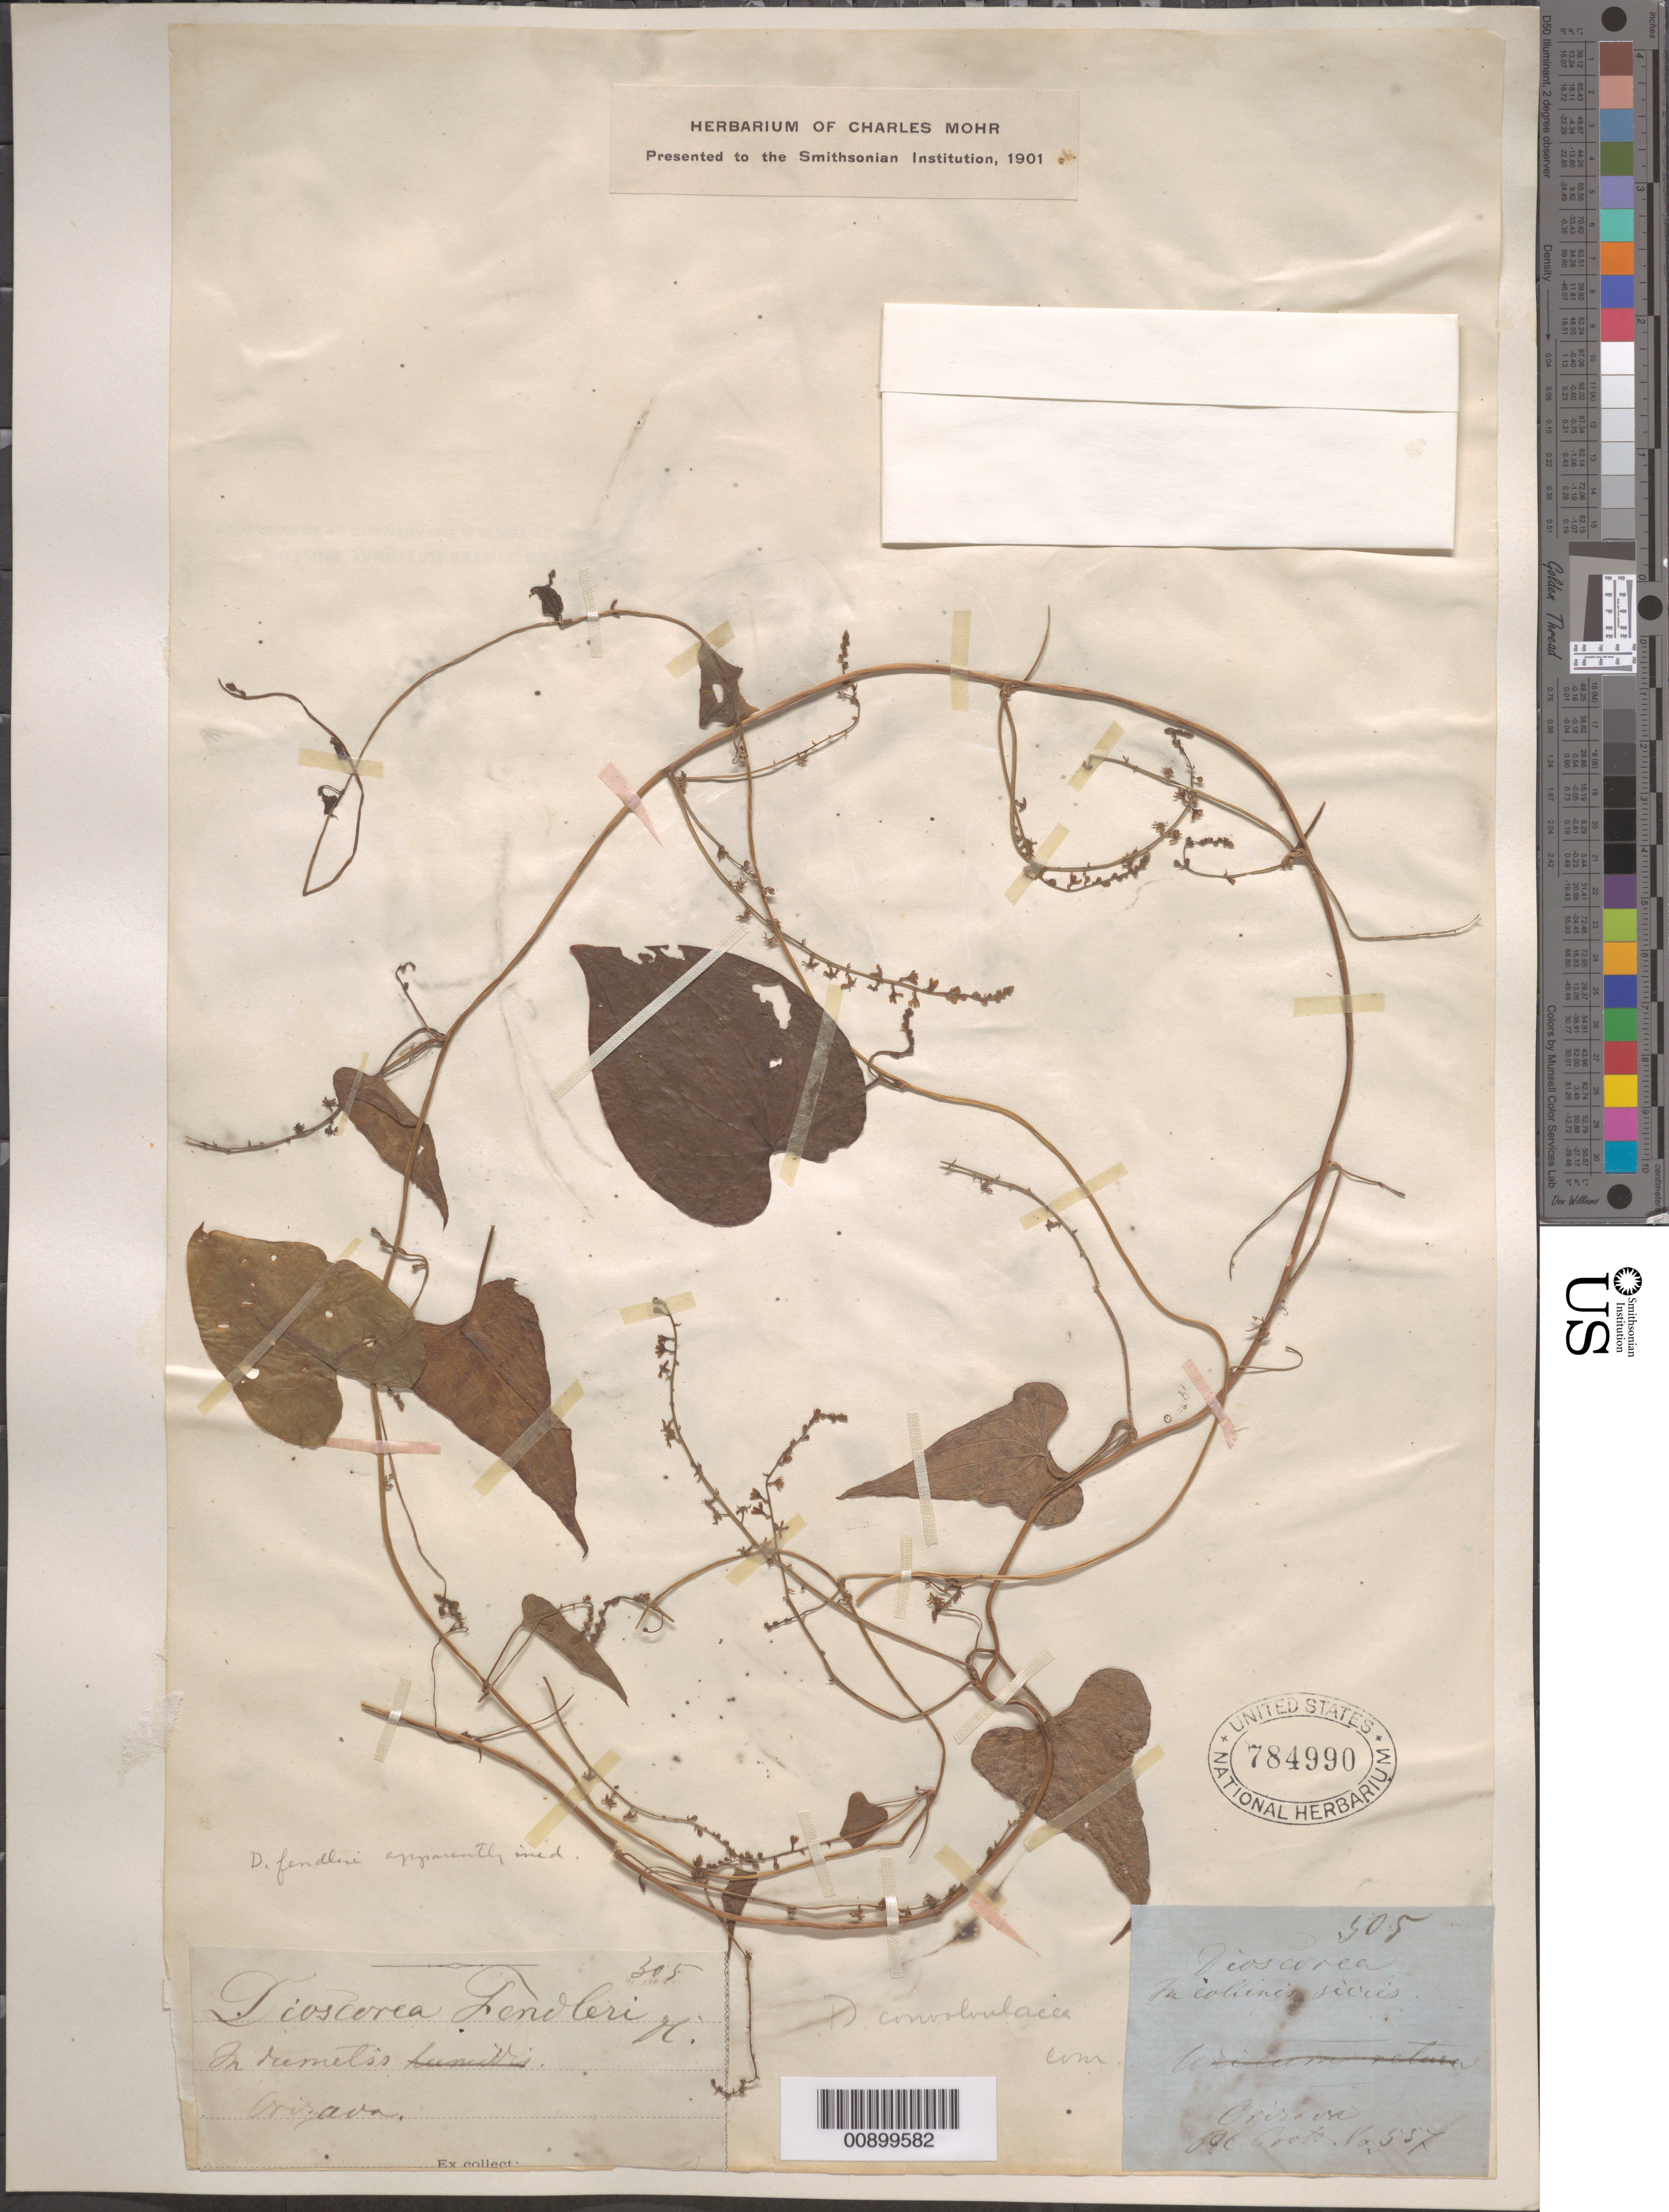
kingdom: Plantae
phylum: Tracheophyta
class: Liliopsida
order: Dioscoreales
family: Dioscoreaceae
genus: Dioscorea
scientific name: Dioscorea convolvulacea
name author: Schltdl. & Cham.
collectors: Poots, R. C.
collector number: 557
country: Mexico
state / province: Veracruz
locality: Orizava [sic].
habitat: In remetis. In collinis sicis (illegible).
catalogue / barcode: US 784990